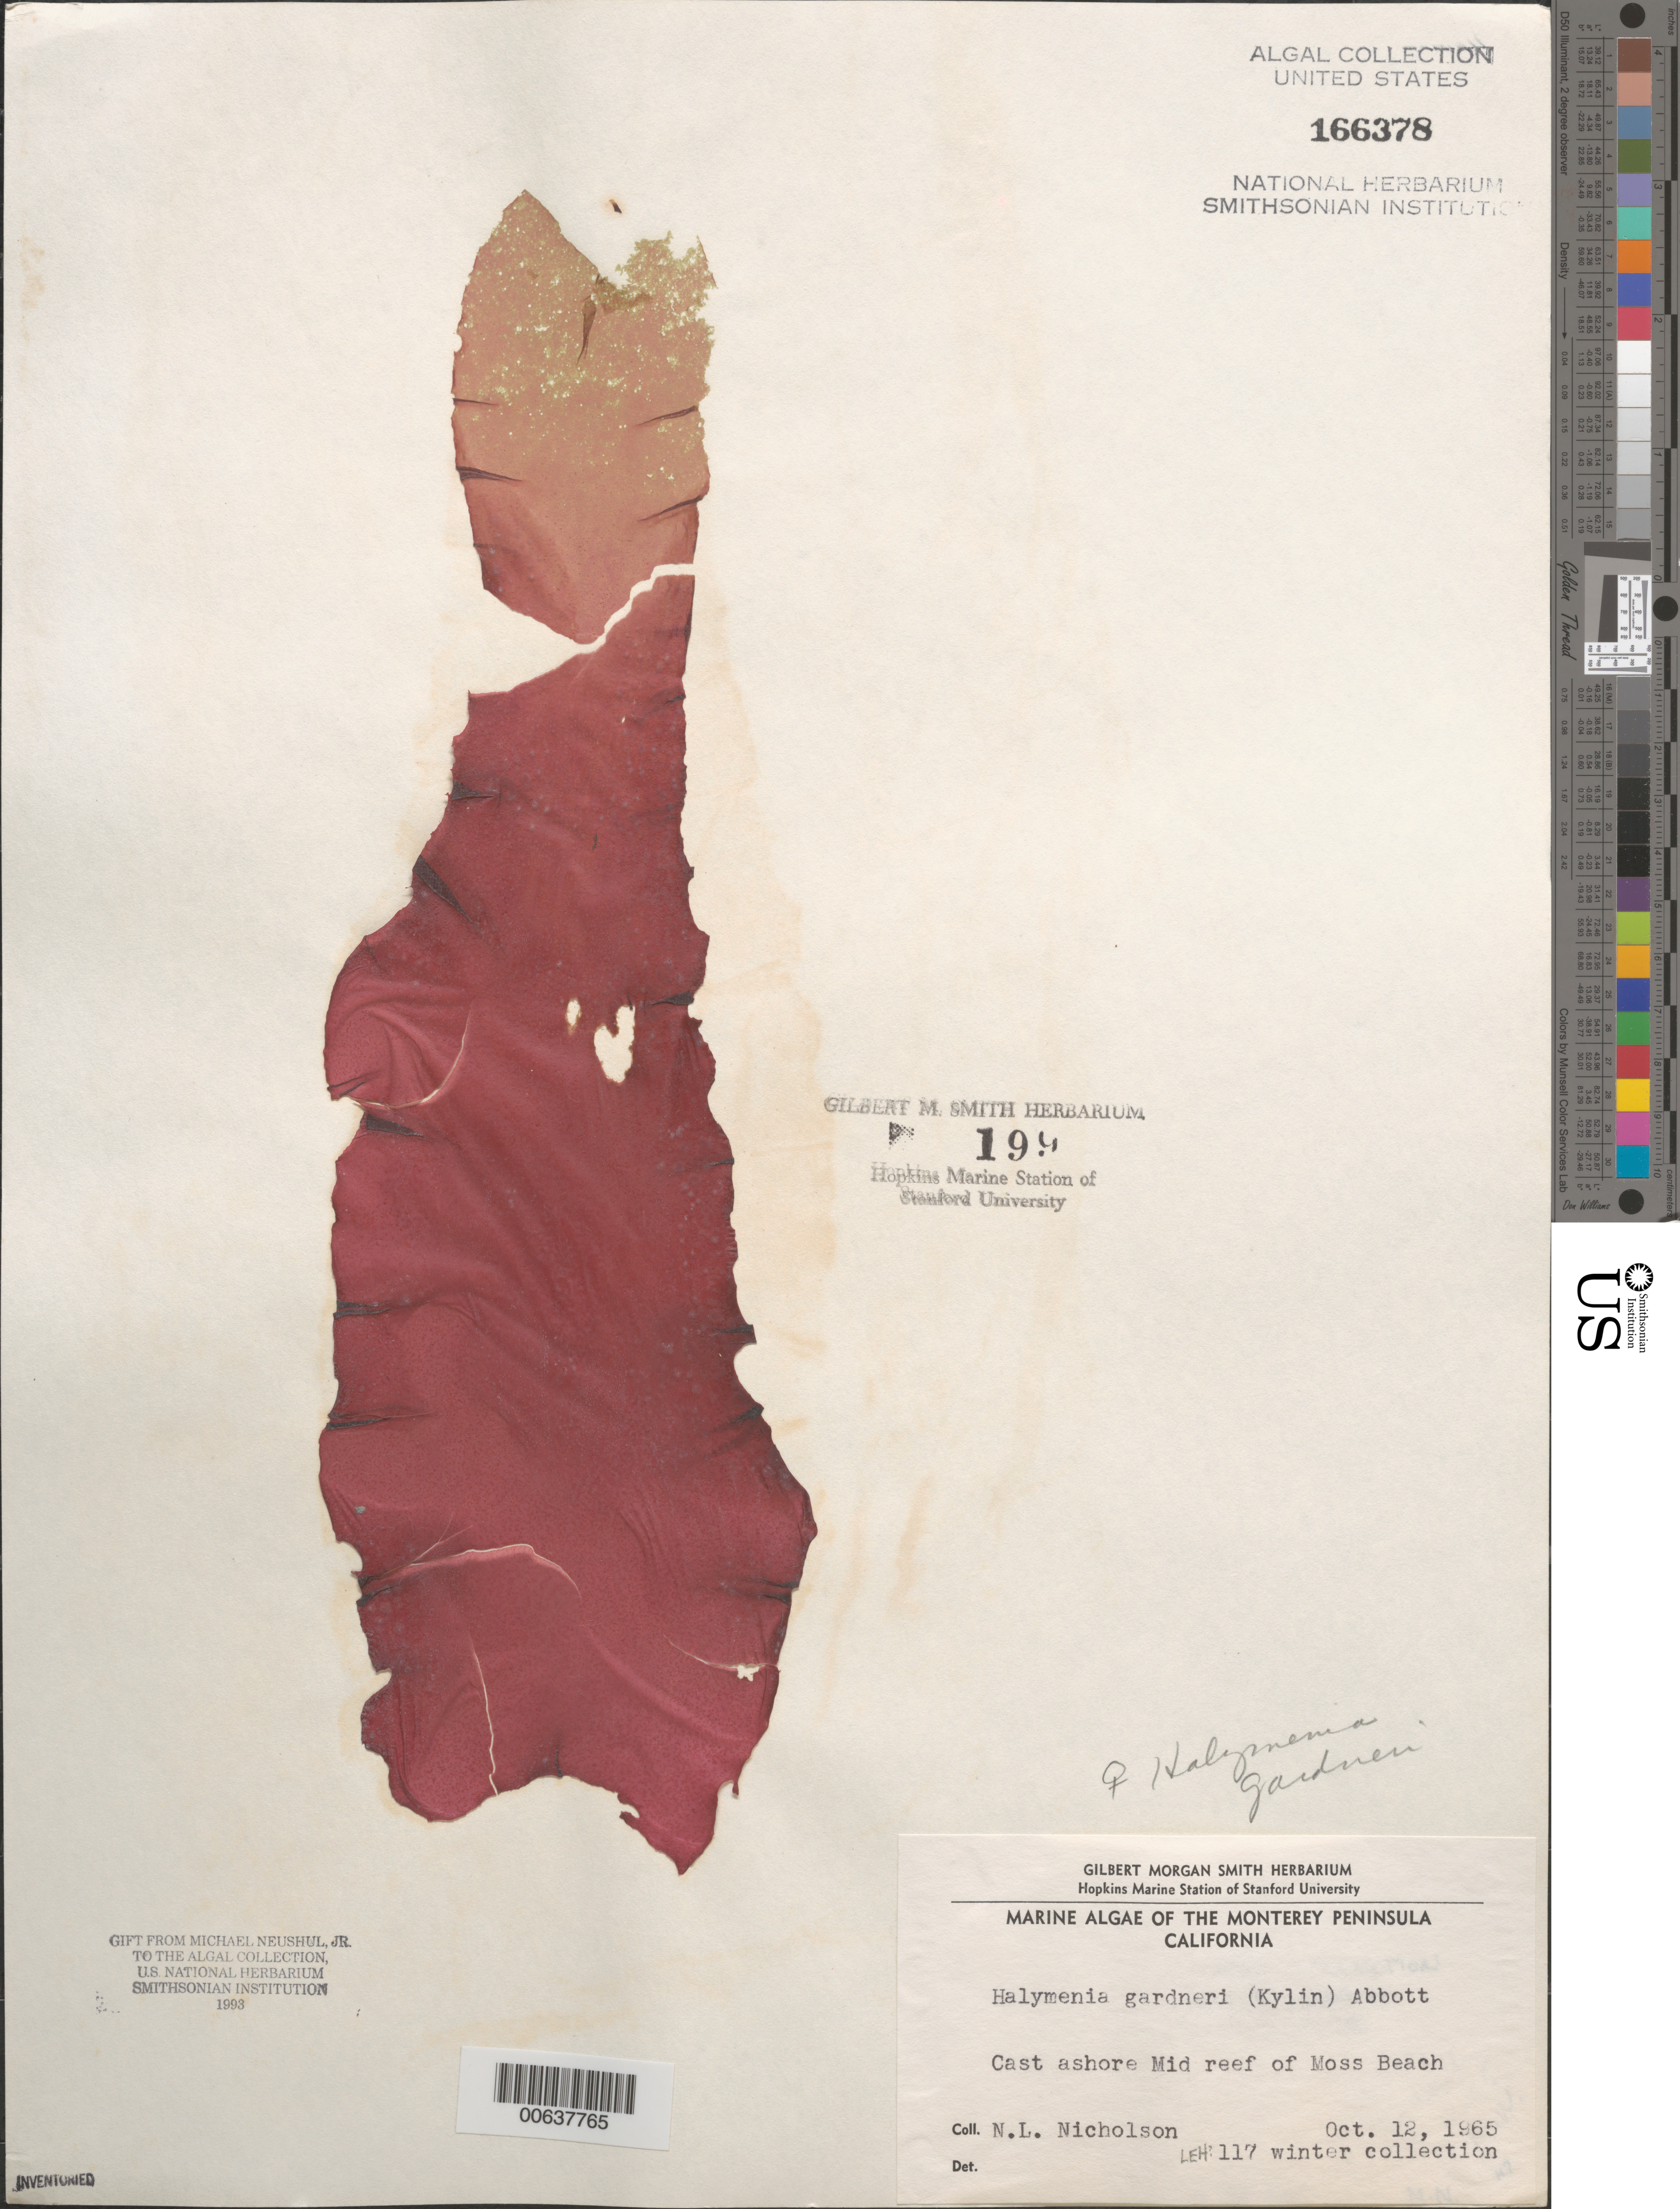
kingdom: Plantae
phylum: Rhodophyta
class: Florideophyceae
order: Halymeniales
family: Halymeniaceae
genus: Halymenia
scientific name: Halymenia gardneri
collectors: N. Nicholson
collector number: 117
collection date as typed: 12 Oct 1965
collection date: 1965-10-12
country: United States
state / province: California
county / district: Monterey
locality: Middle reef of Moss Beach, Monterey Peninsula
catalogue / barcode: US 166378